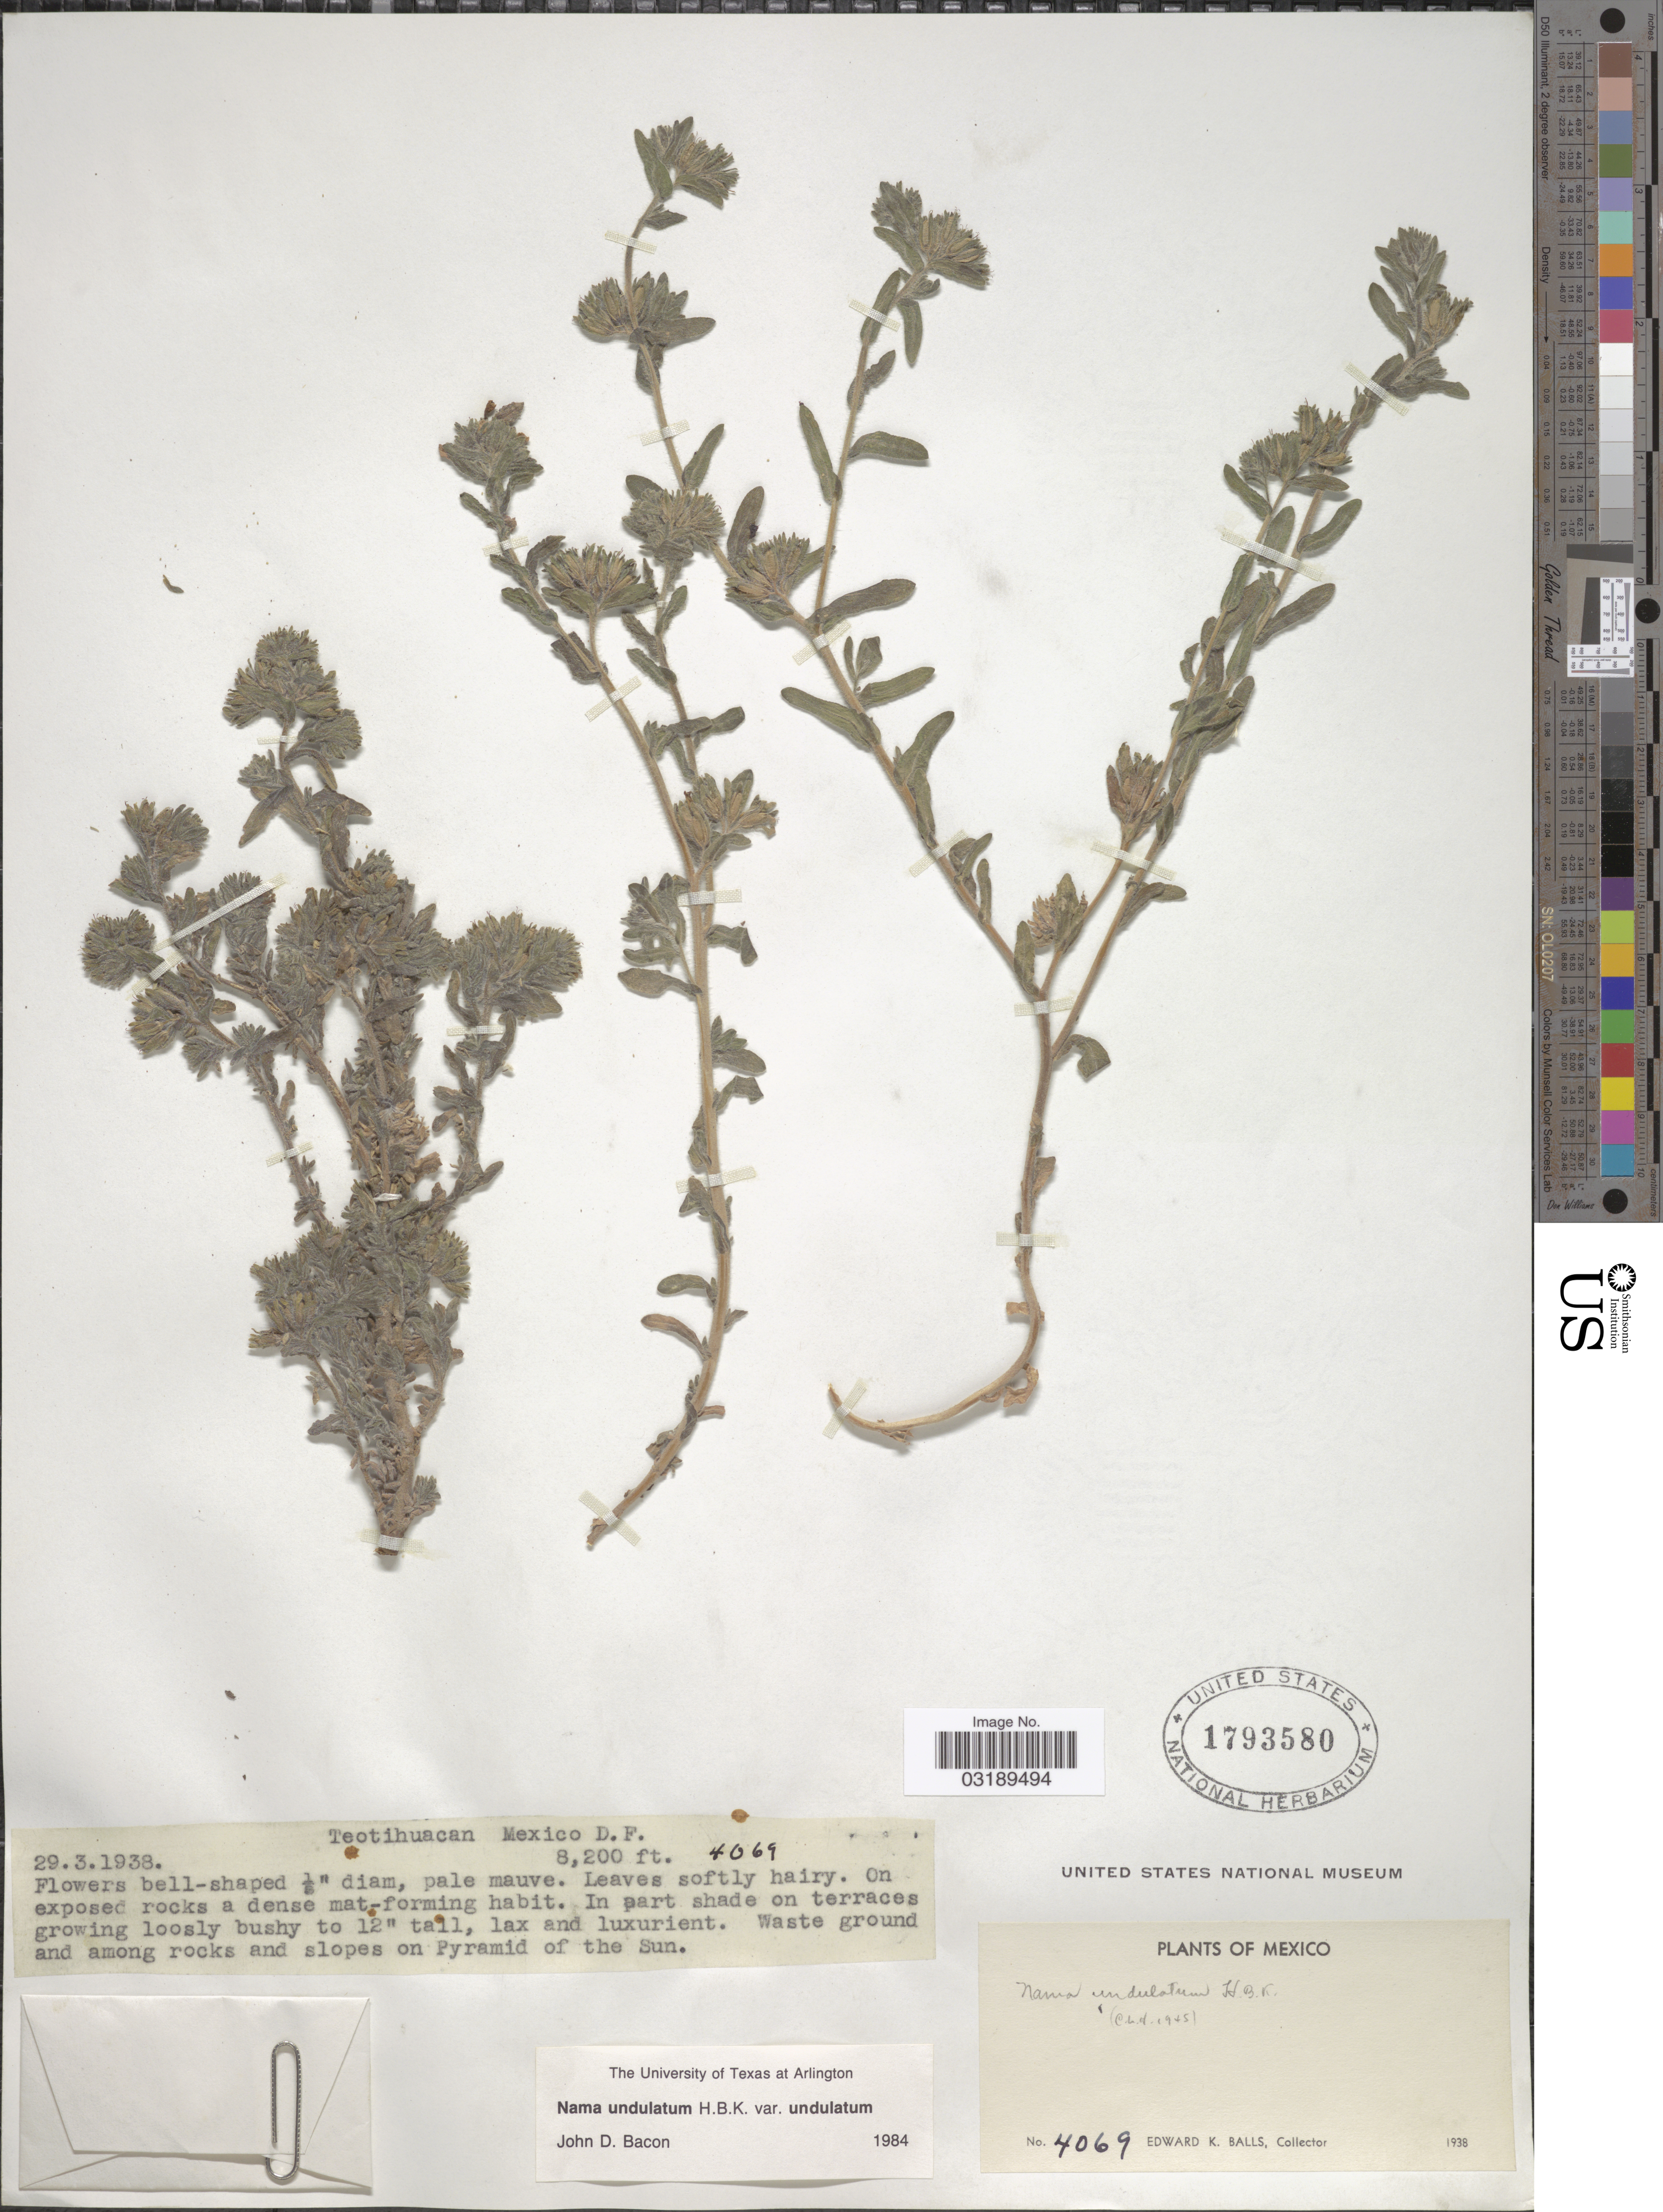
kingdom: Plantae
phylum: Tracheophyta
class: Magnoliopsida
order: Boraginales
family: Namaceae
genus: Nama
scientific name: Nama undulatum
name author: Kunth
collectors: E. K. Balls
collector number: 4069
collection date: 1938-03-29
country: Mexico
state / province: Distrito Federal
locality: Teotihuacan D.F.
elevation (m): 2499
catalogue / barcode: US 1793580